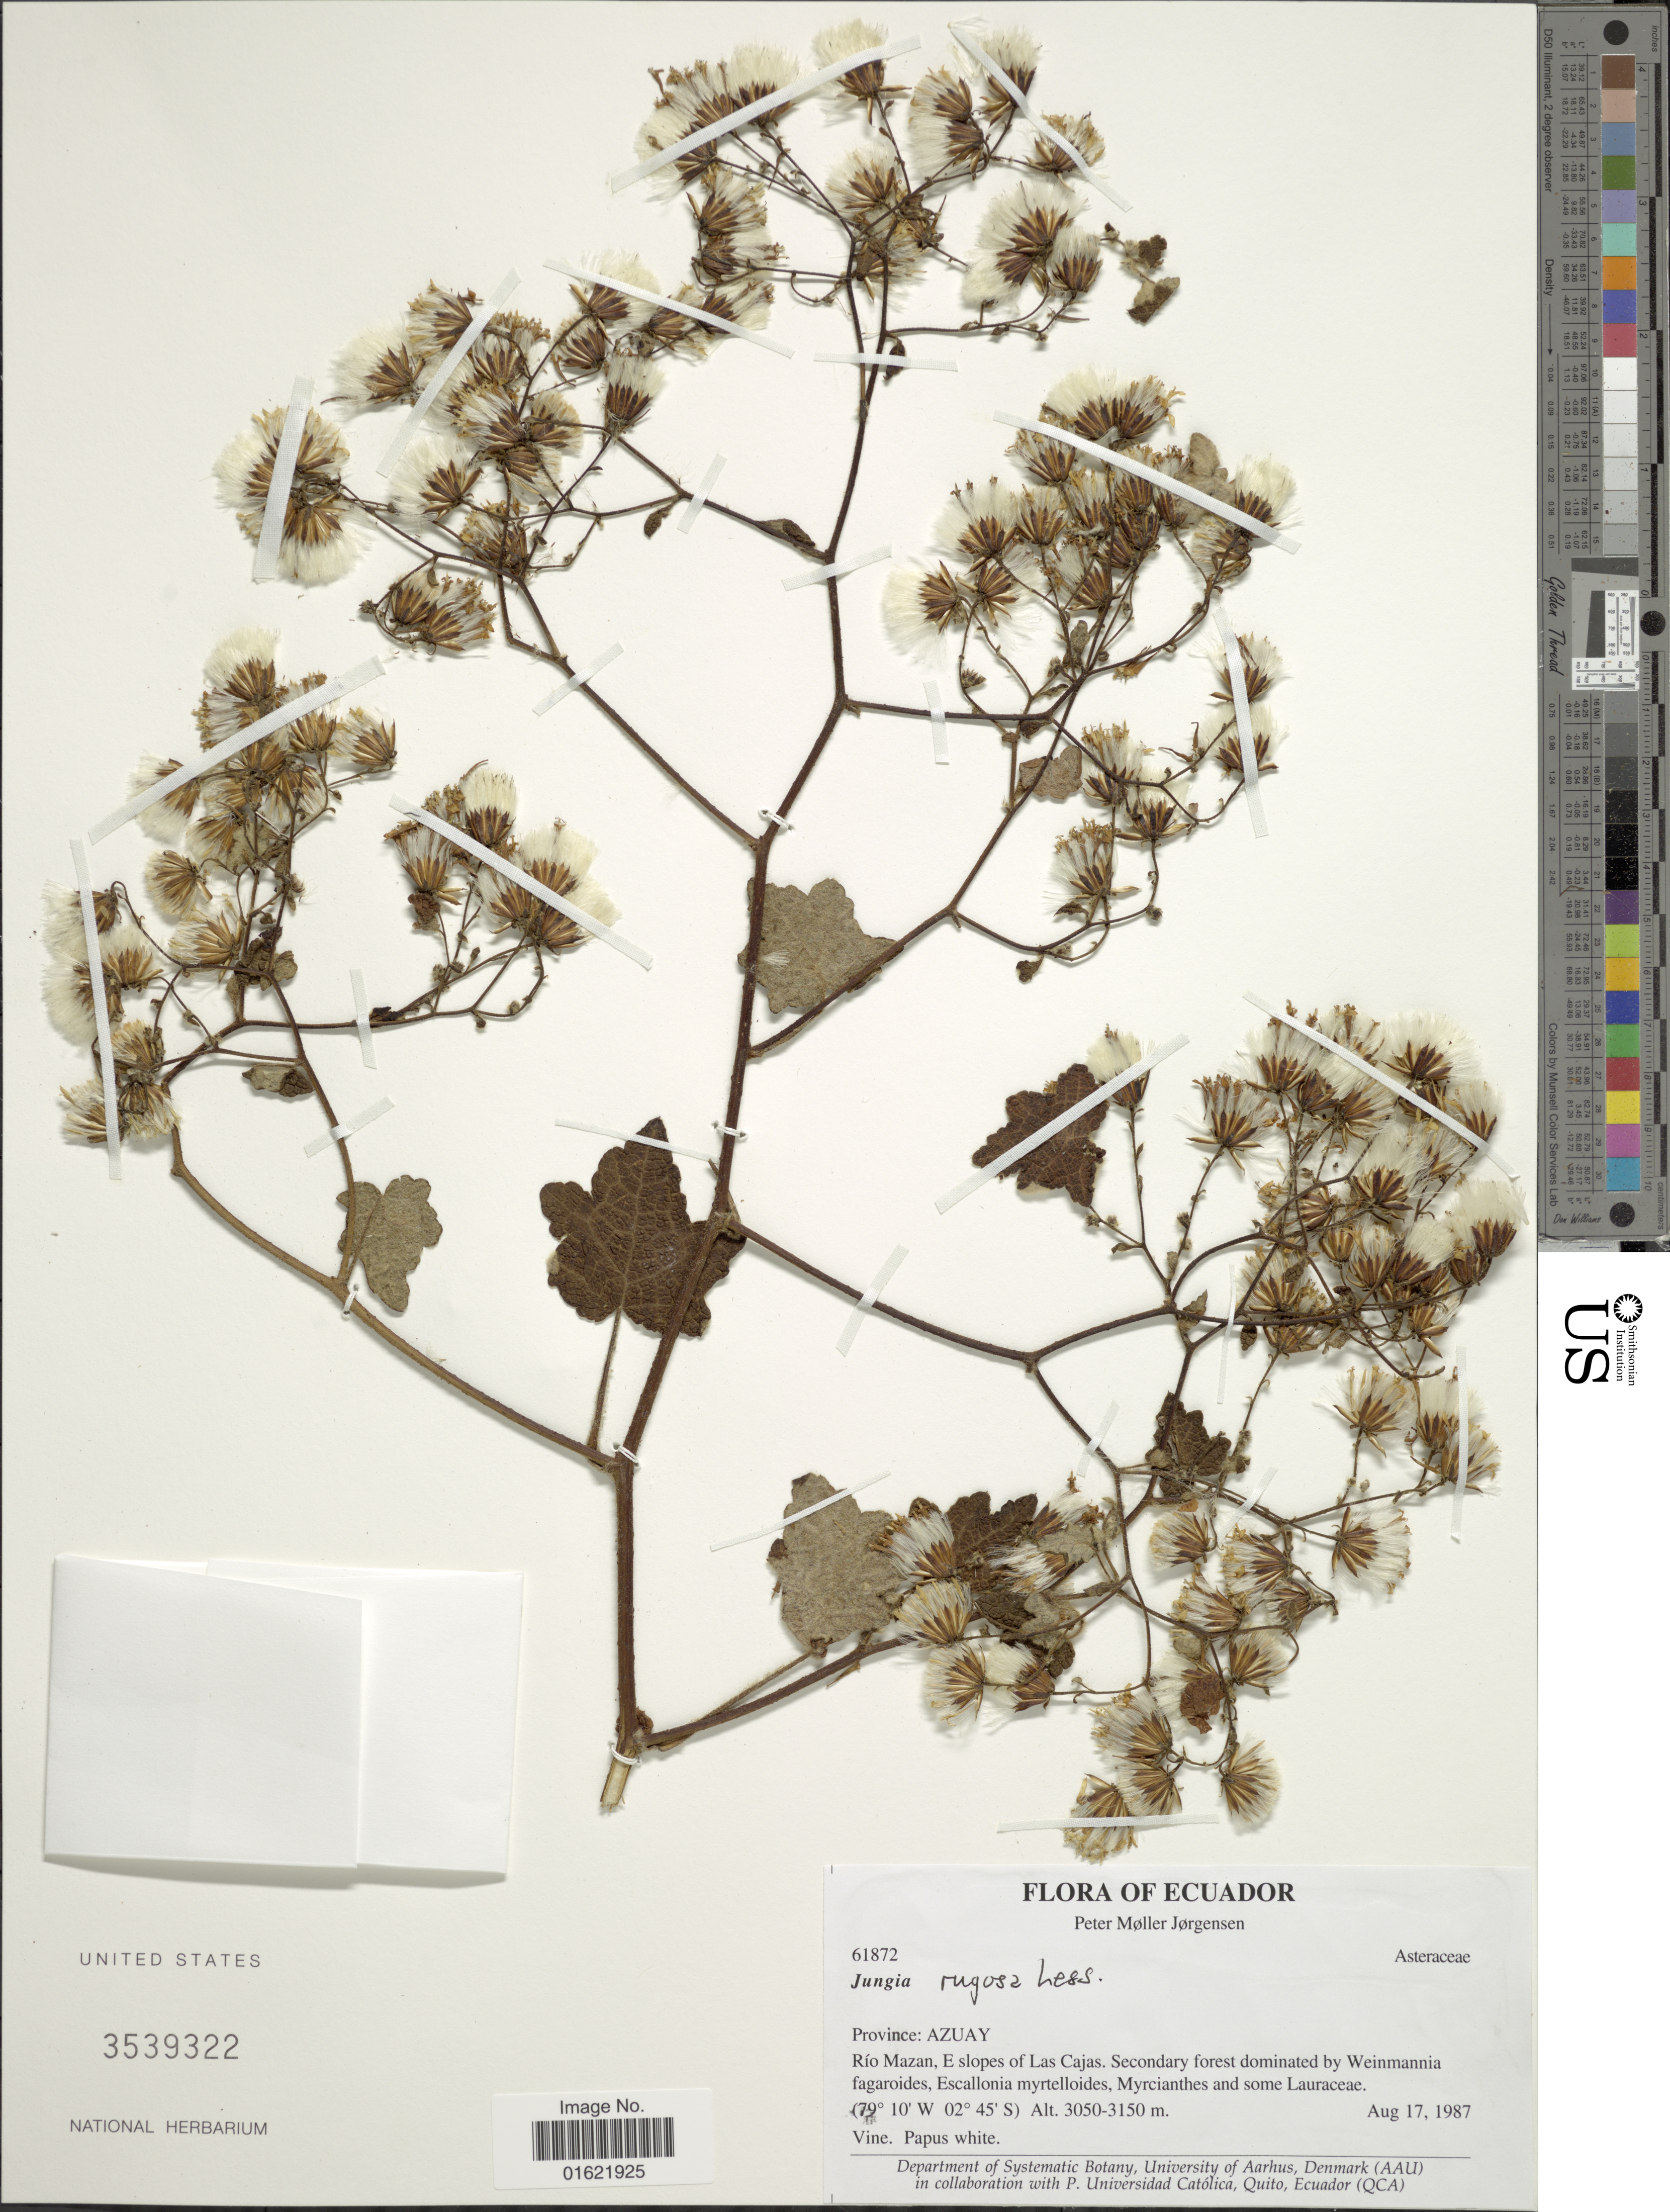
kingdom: Plantae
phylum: Tracheophyta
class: Magnoliopsida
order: Asterales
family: Asteraceae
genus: Jungia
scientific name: Jungia rugosa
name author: Less.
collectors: P. M. Jørgensen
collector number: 61872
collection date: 1987-08-17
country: Ecuador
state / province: Azuay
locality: Rio Mazan, E slopes of Las Cajas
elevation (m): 3050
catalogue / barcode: US 3539322